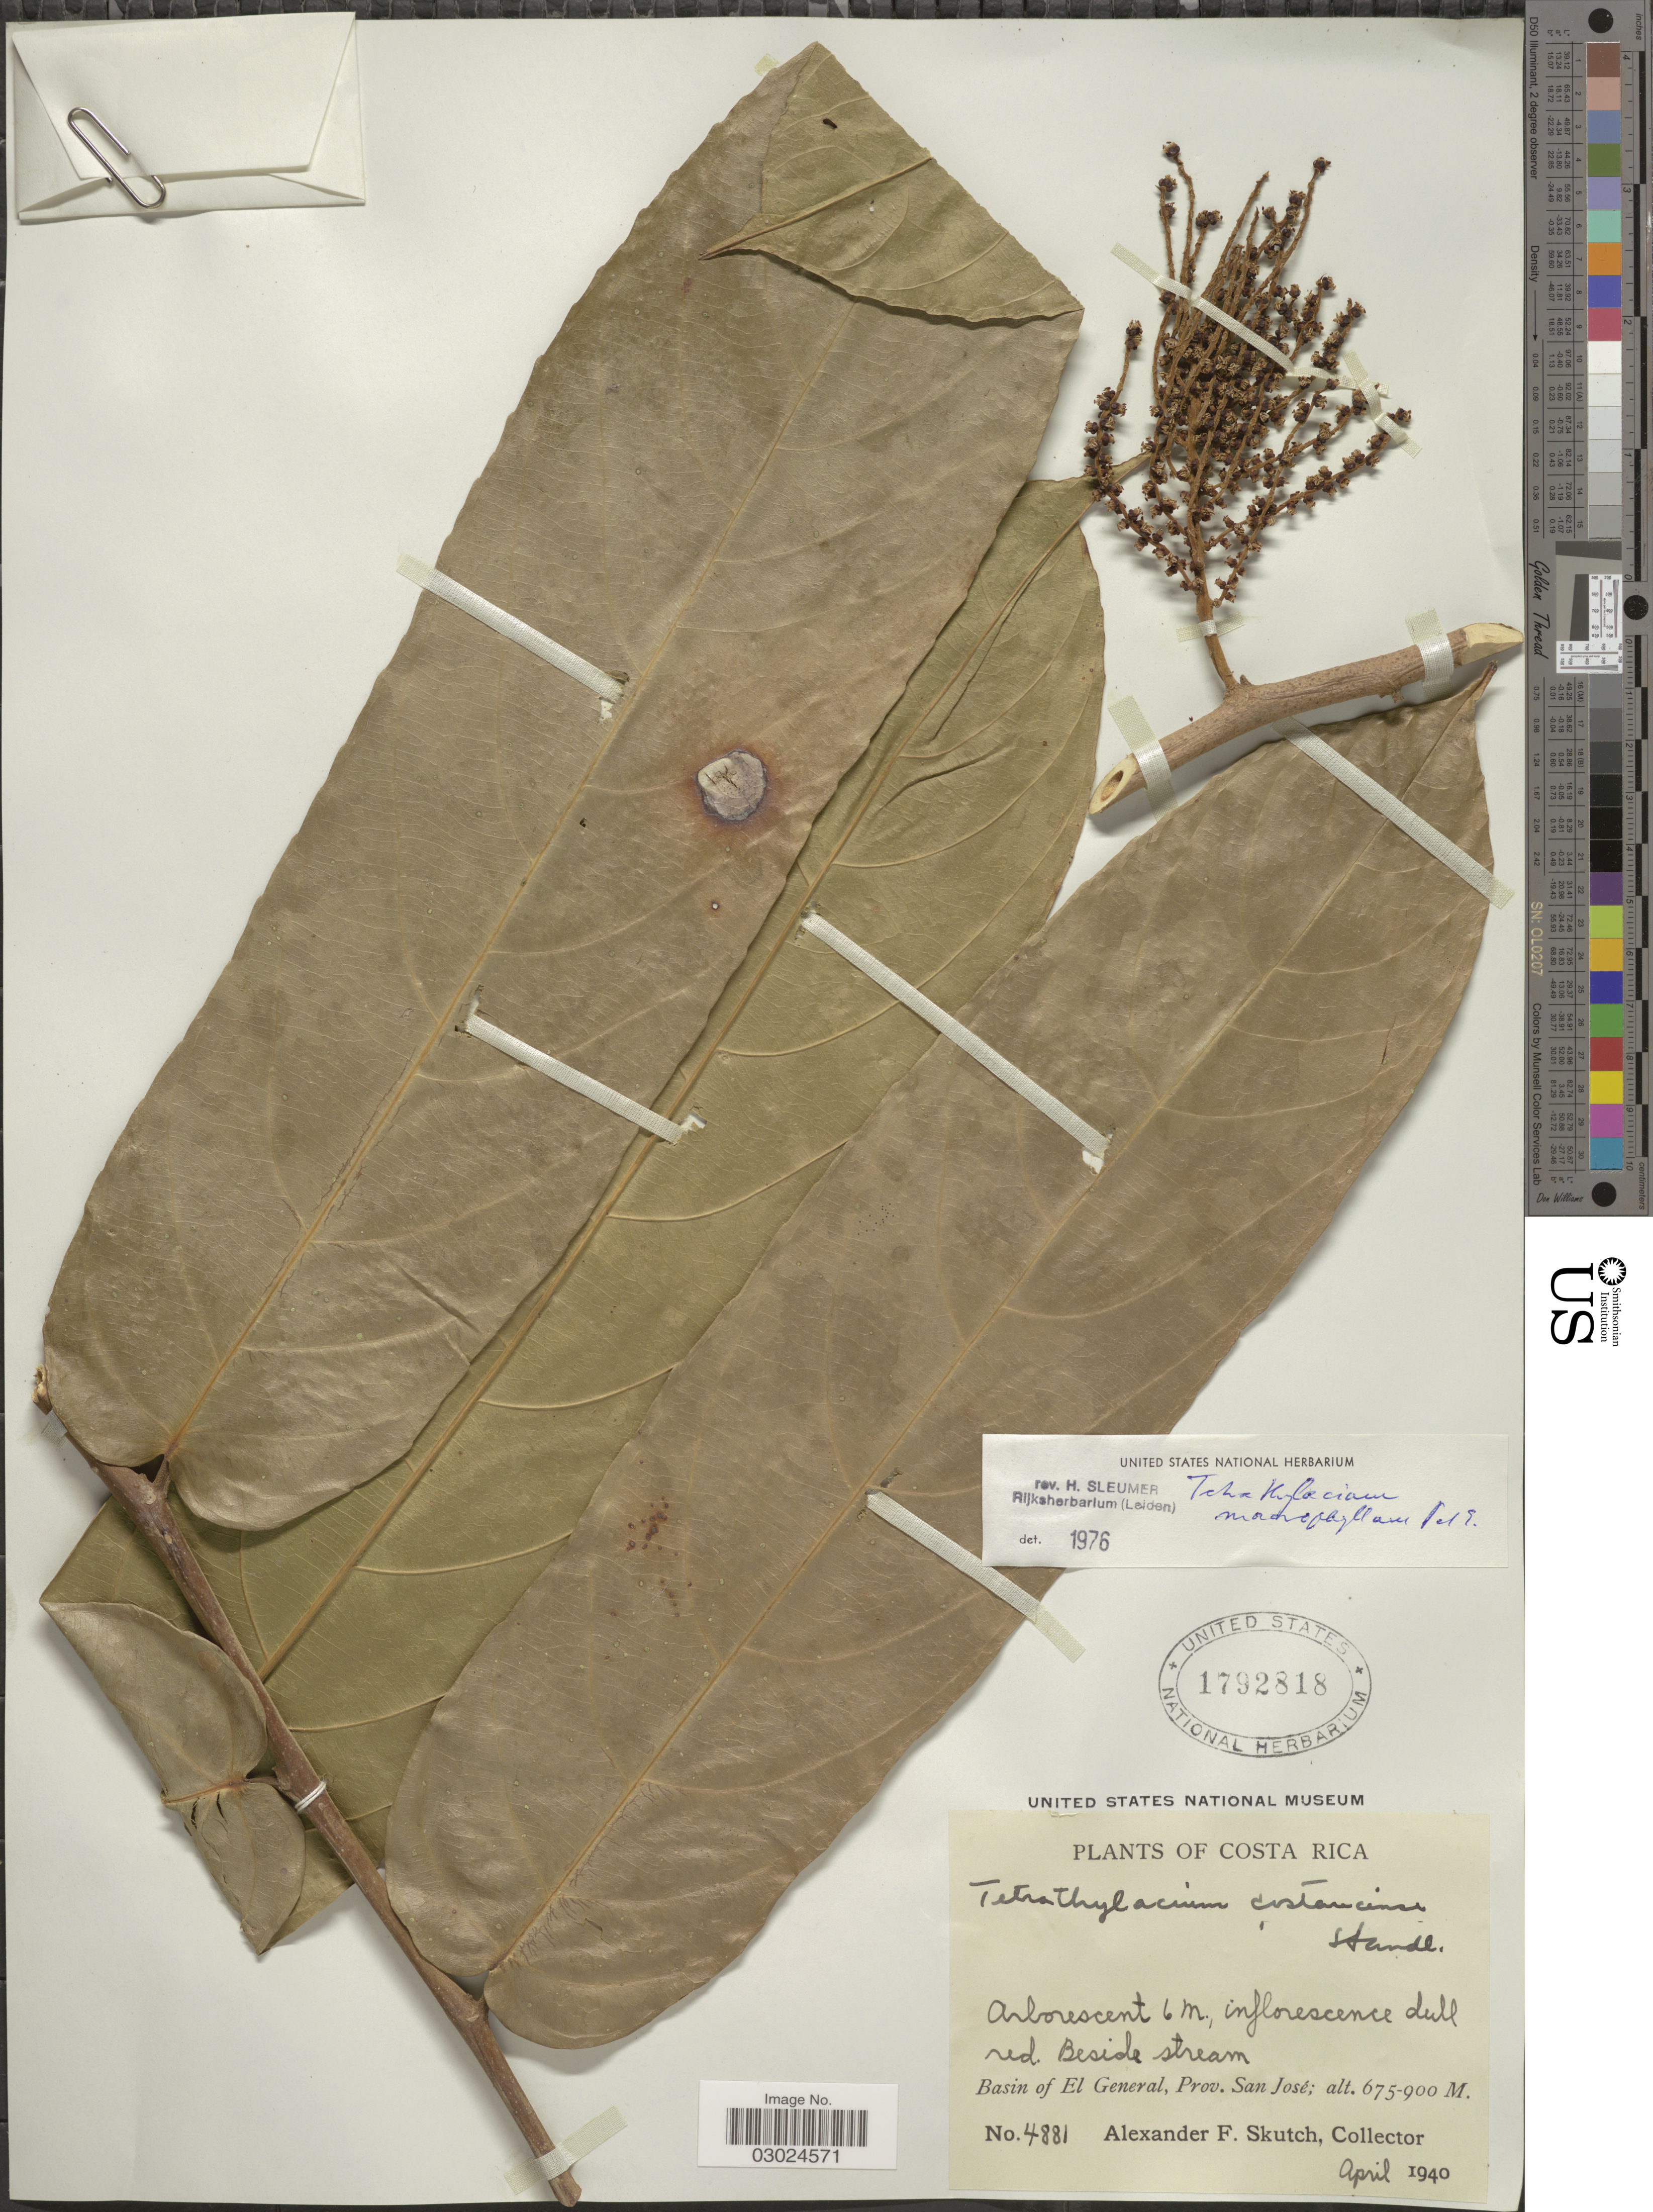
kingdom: Plantae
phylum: Tracheophyta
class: Magnoliopsida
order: Malpighiales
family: Salicaceae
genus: Tetrathylacium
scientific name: Tetrathylacium macrophyllum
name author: Poepp.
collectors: A. F. Skutch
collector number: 4881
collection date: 1940-04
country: Costa Rica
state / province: San José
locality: Basin of El General.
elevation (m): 675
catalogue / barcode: US 1792818